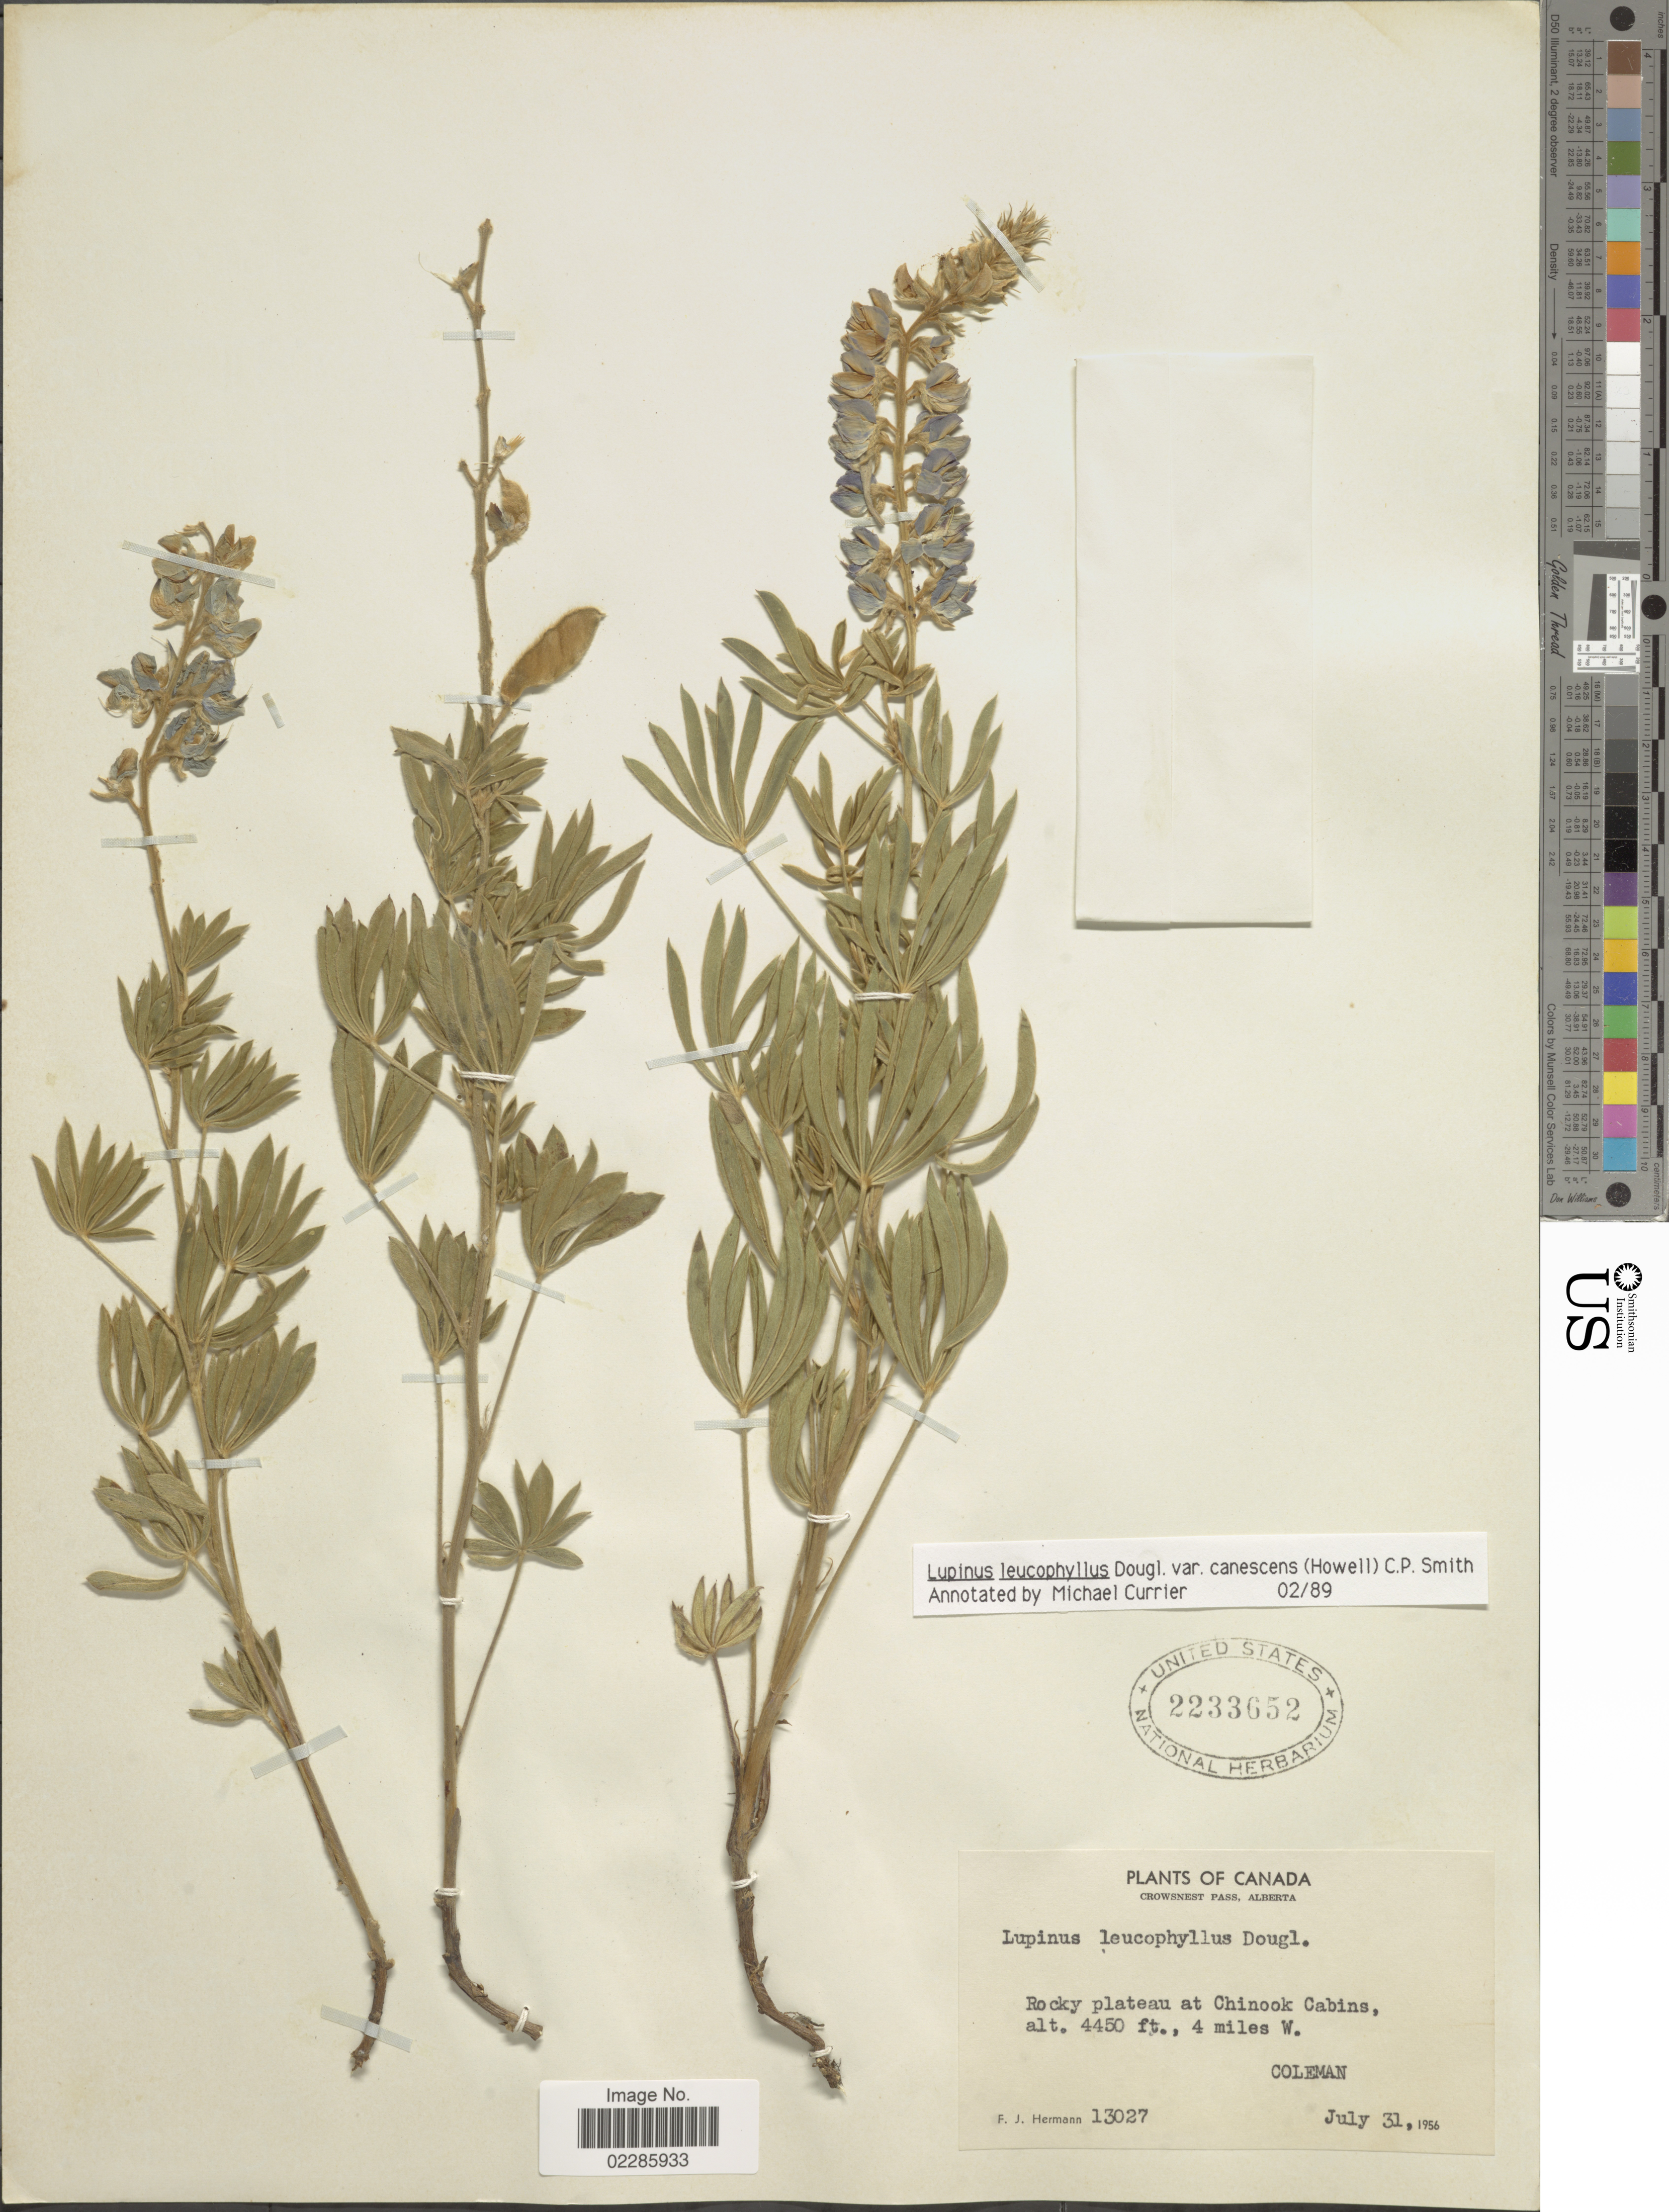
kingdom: Plantae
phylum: Tracheophyta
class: Magnoliopsida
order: Fabales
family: Fabaceae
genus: Lupinus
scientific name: Lupinus leucophyllus var. canescens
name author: (Howell) C.P. Sm.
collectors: F. Herman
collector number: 13027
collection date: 1956-07-31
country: Canada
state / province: Alberta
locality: Crowsnest Pass, Rocky plateau at Chinook Cabins, 4 miles W, Coleman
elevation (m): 1356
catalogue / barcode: US 2233652